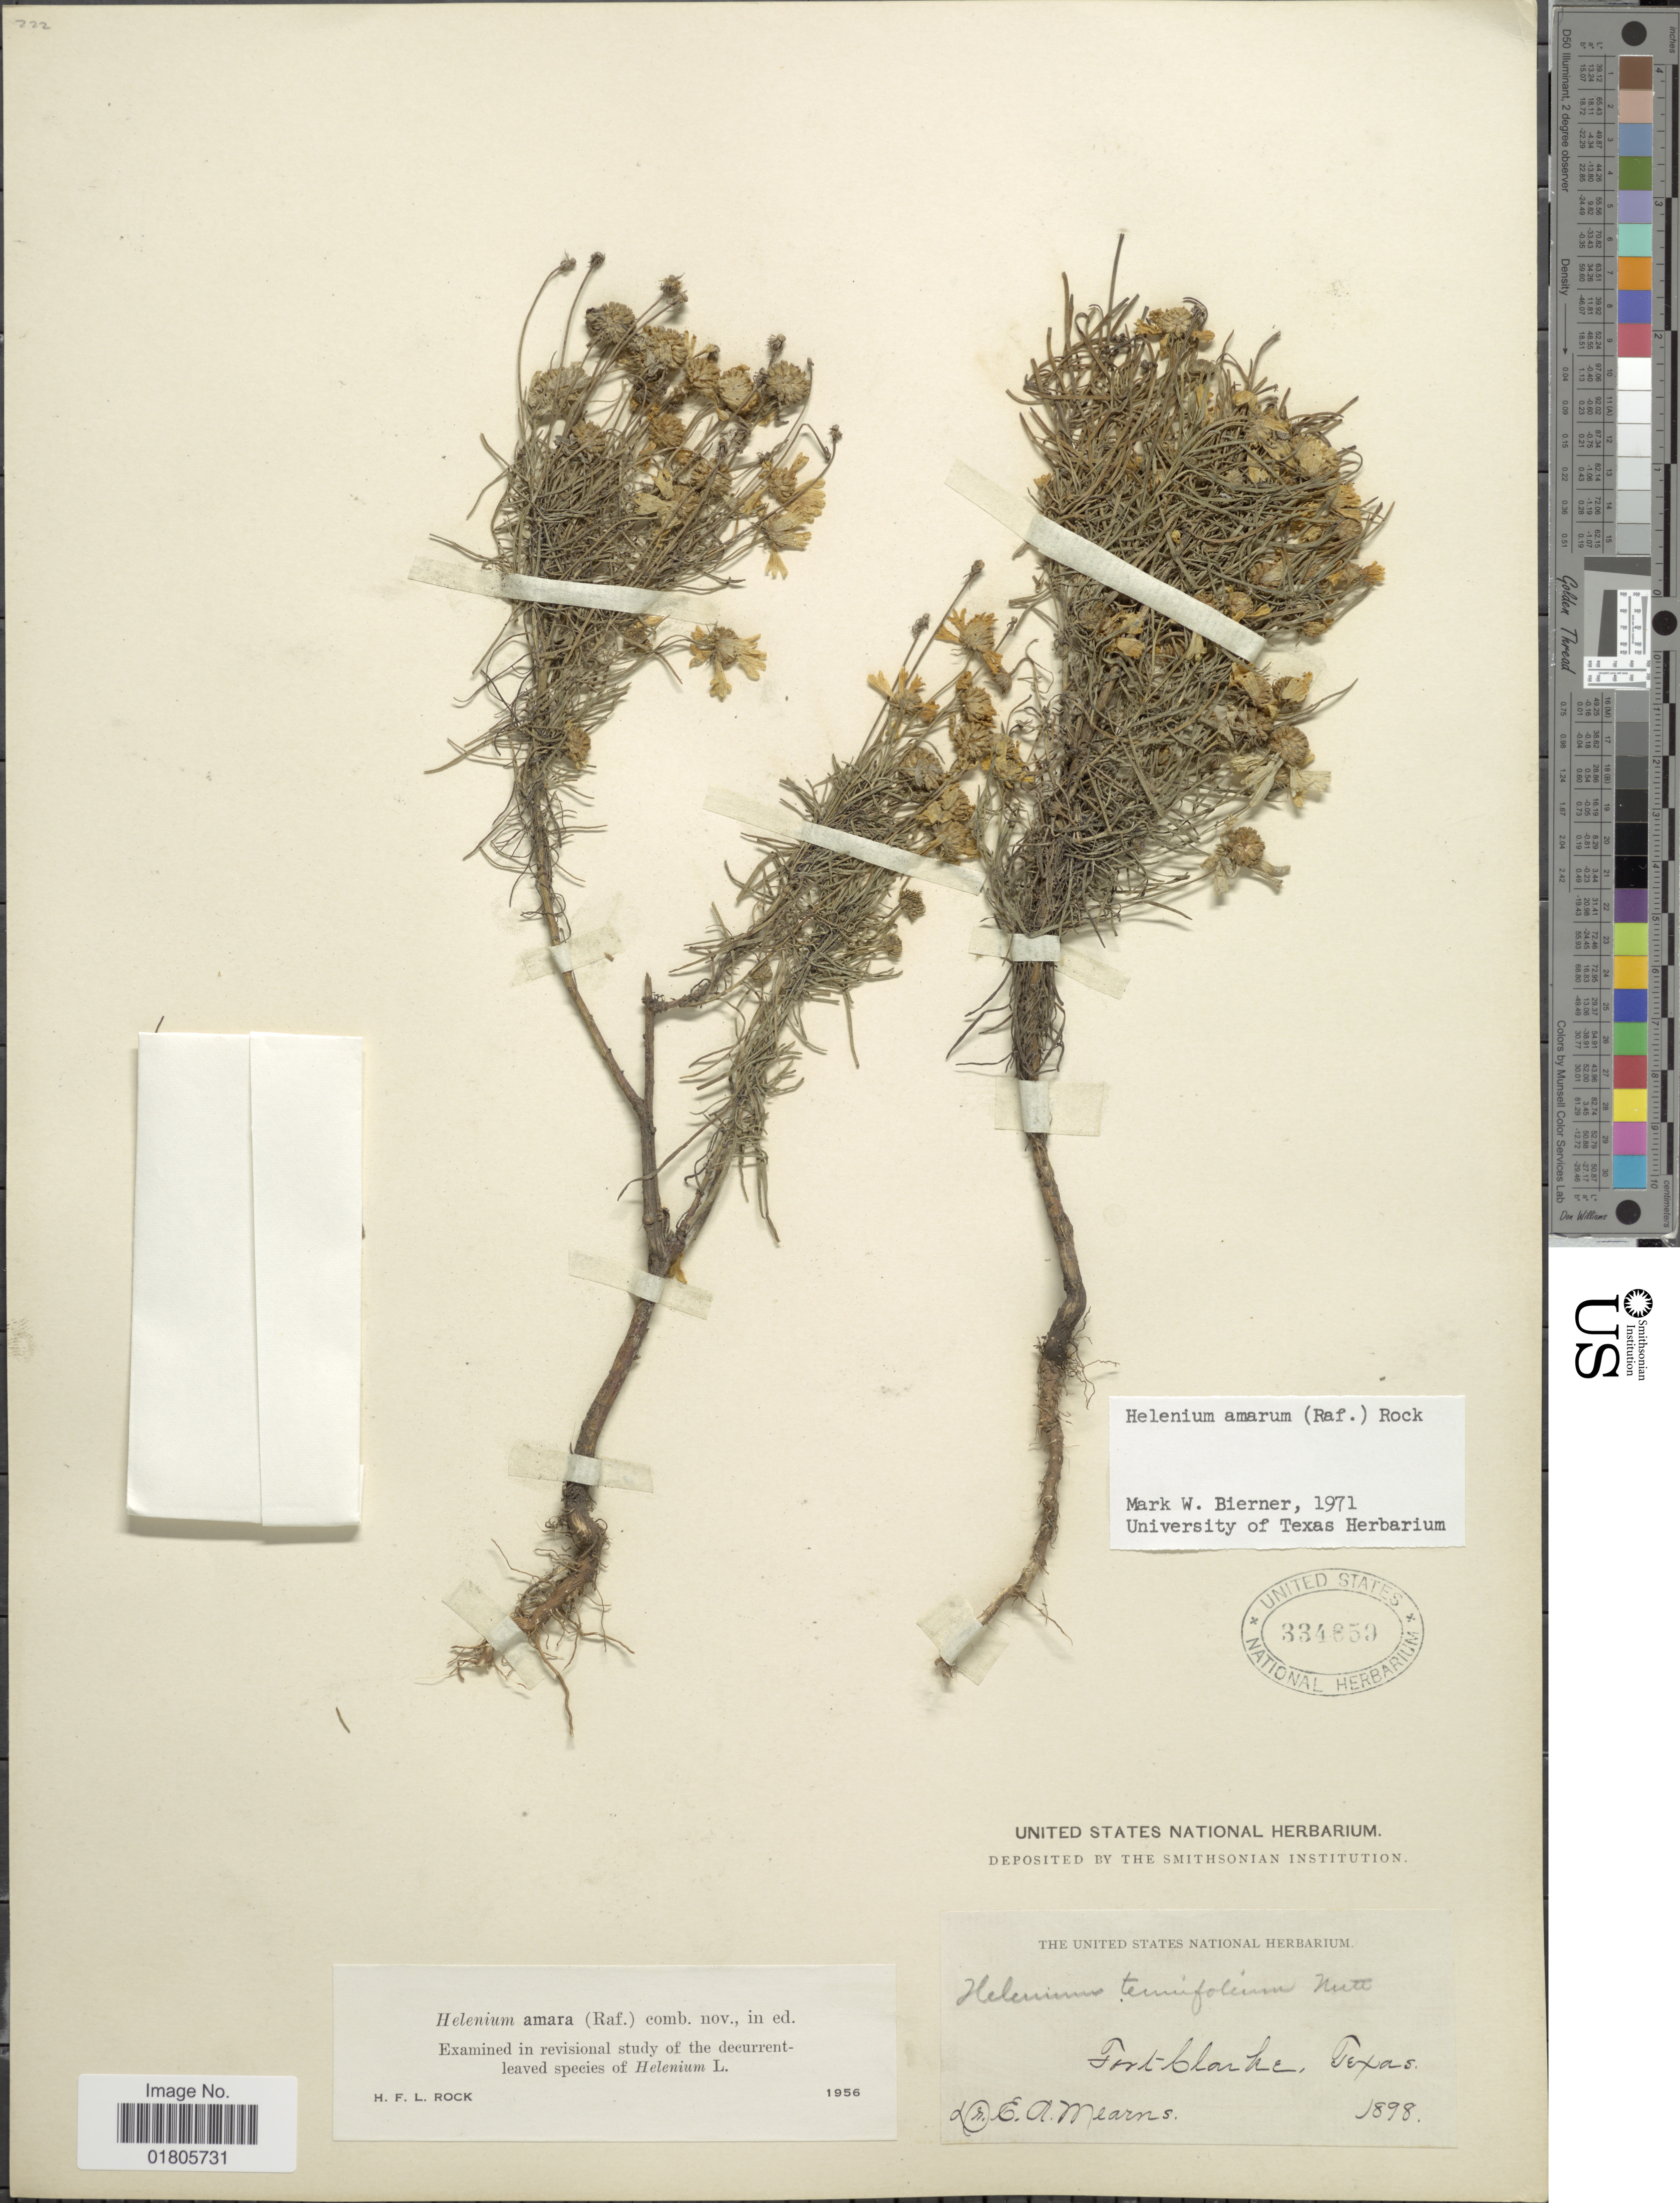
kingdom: Plantae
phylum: Tracheophyta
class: Magnoliopsida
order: Asterales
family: Asteraceae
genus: Helenium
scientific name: Helenium amarum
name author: (Raf.) H. Rock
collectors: E. A. Mearns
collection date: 1898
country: United States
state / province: Texas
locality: Fort Clarke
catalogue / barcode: US 334659